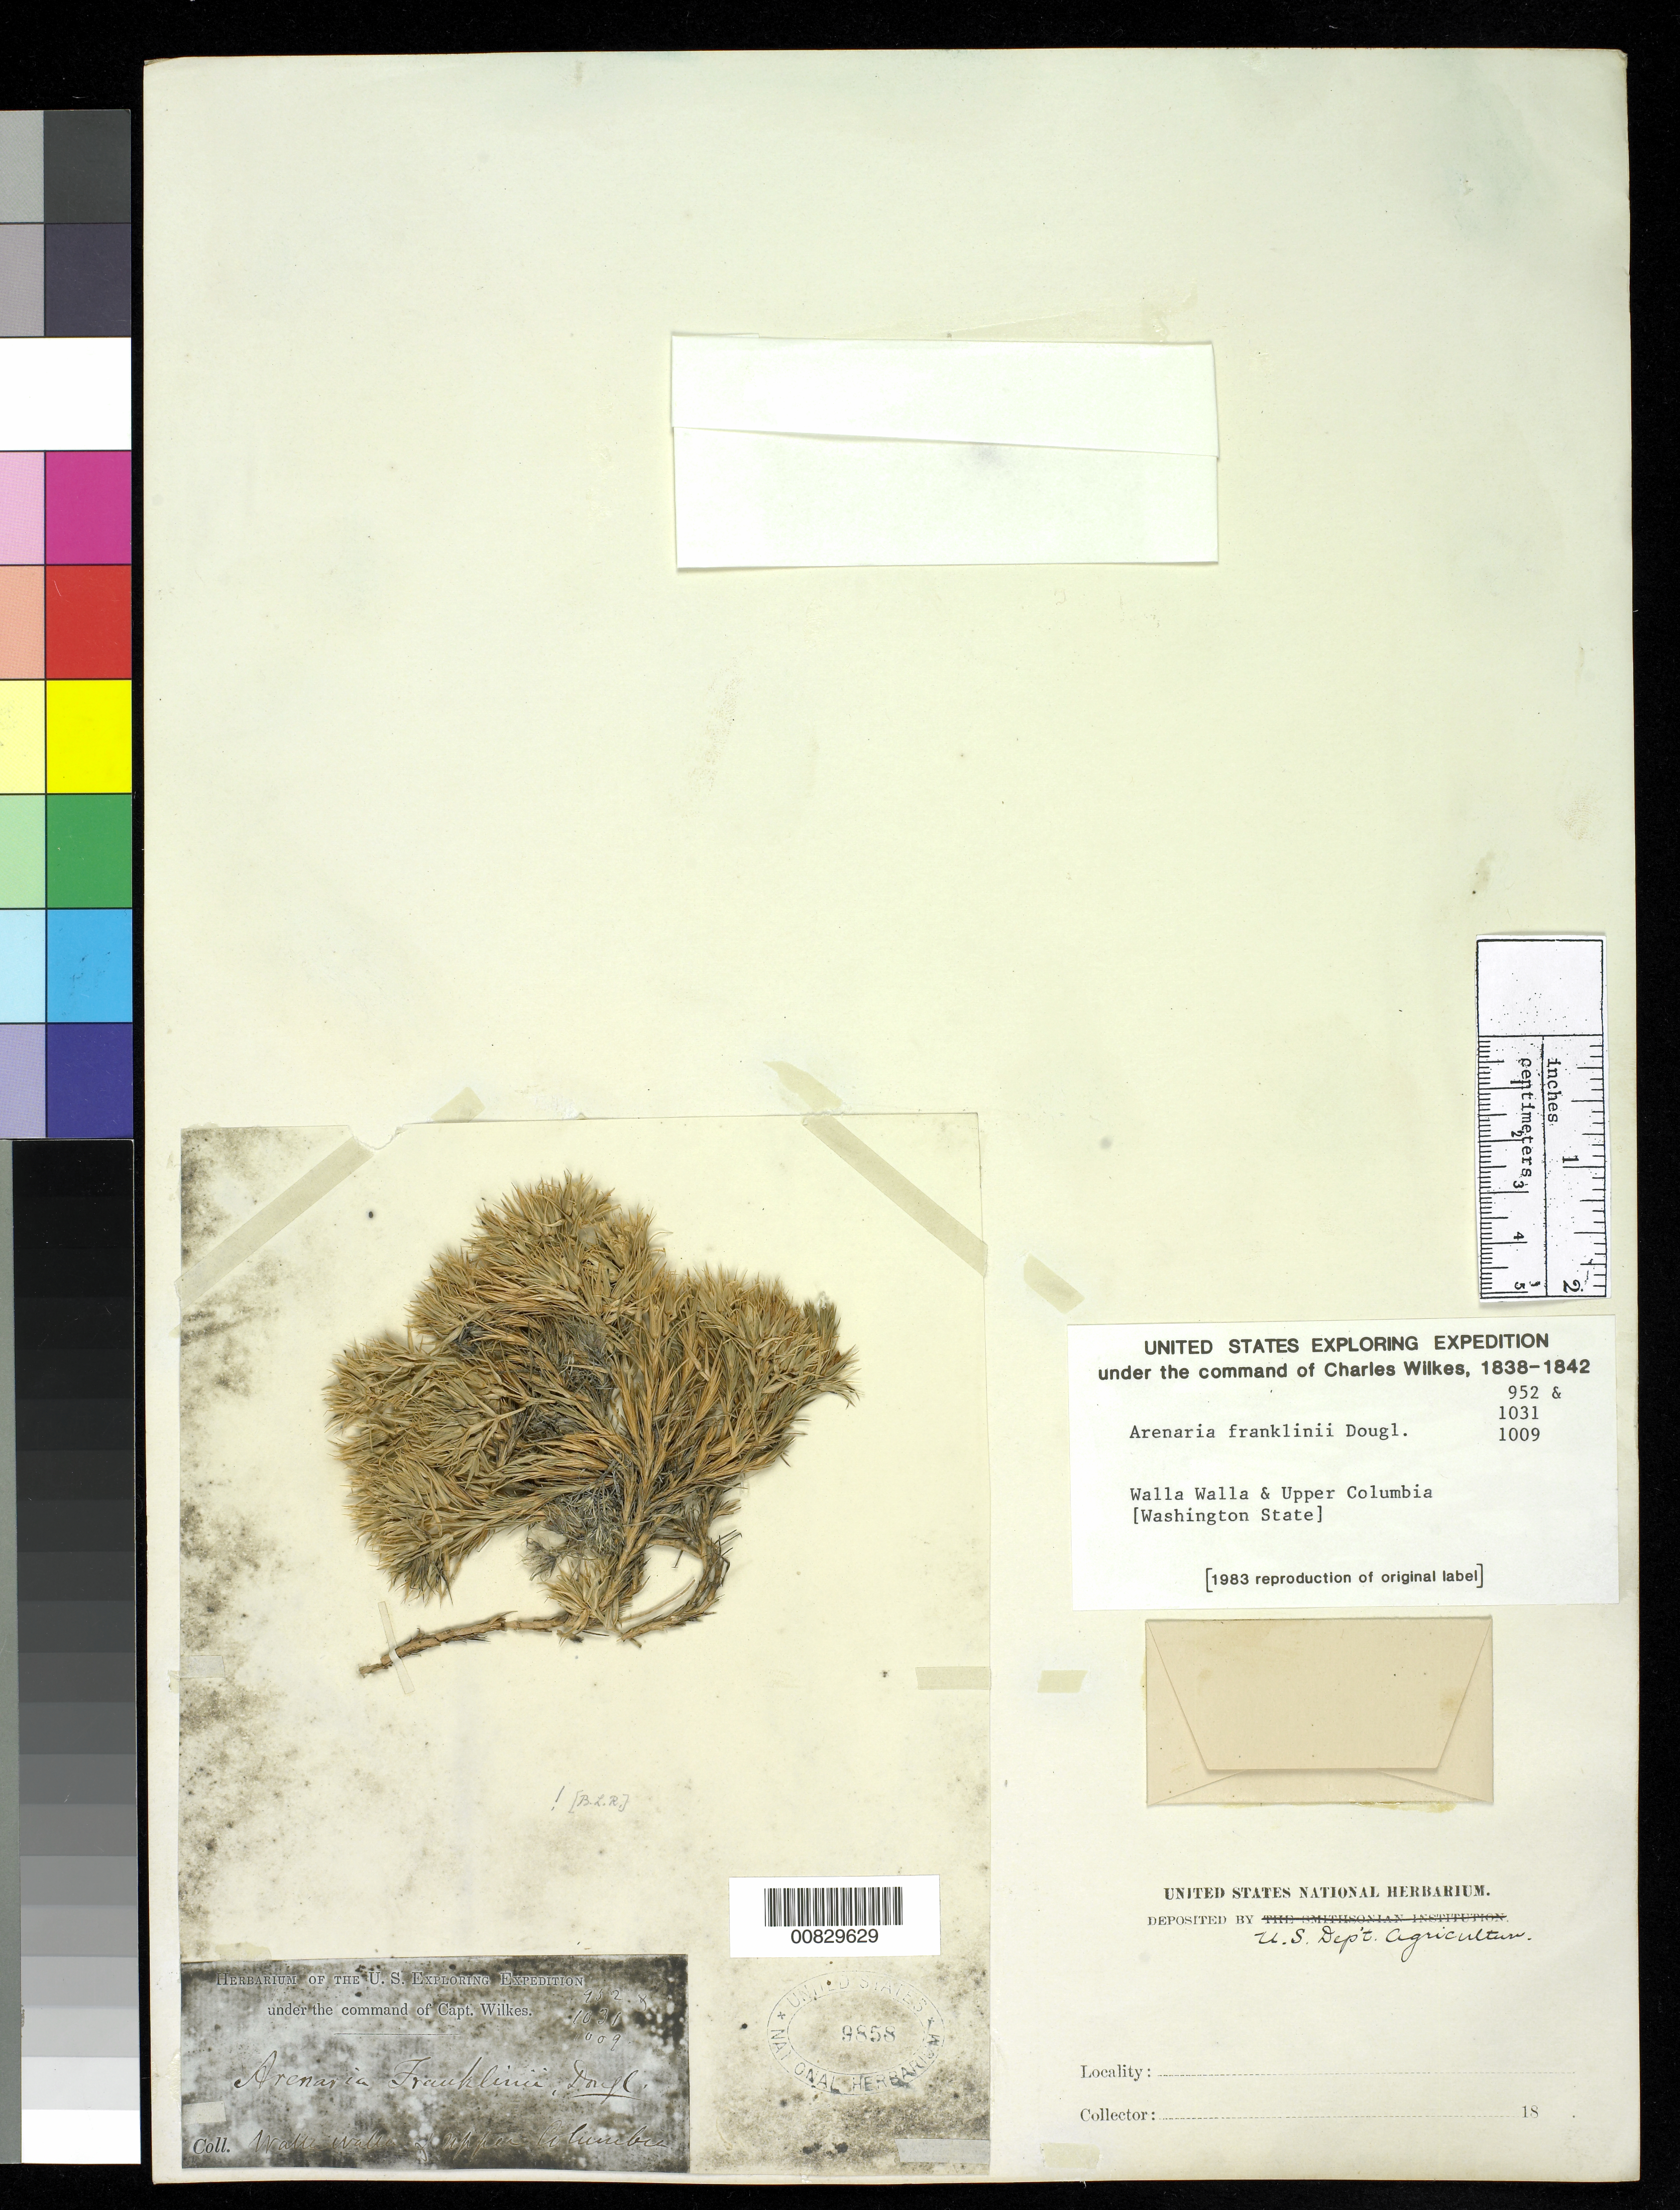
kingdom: Plantae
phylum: Tracheophyta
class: Magnoliopsida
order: Caryophyllales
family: Caryophyllaceae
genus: Eremogone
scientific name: Eremogone franklinii var. franklinii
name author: (Douglas ex Hook.) R.L. Hartm. & Rabeler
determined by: Strong, Mark T., (BOT), Smithsonian Institution - National Museum of Natural History (UNITED STATES)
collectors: Wilkes Explor. Exped.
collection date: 1838/1842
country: United States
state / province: Washington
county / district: Walla Walla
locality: Walla walla, and Upper Columbia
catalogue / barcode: US 9858